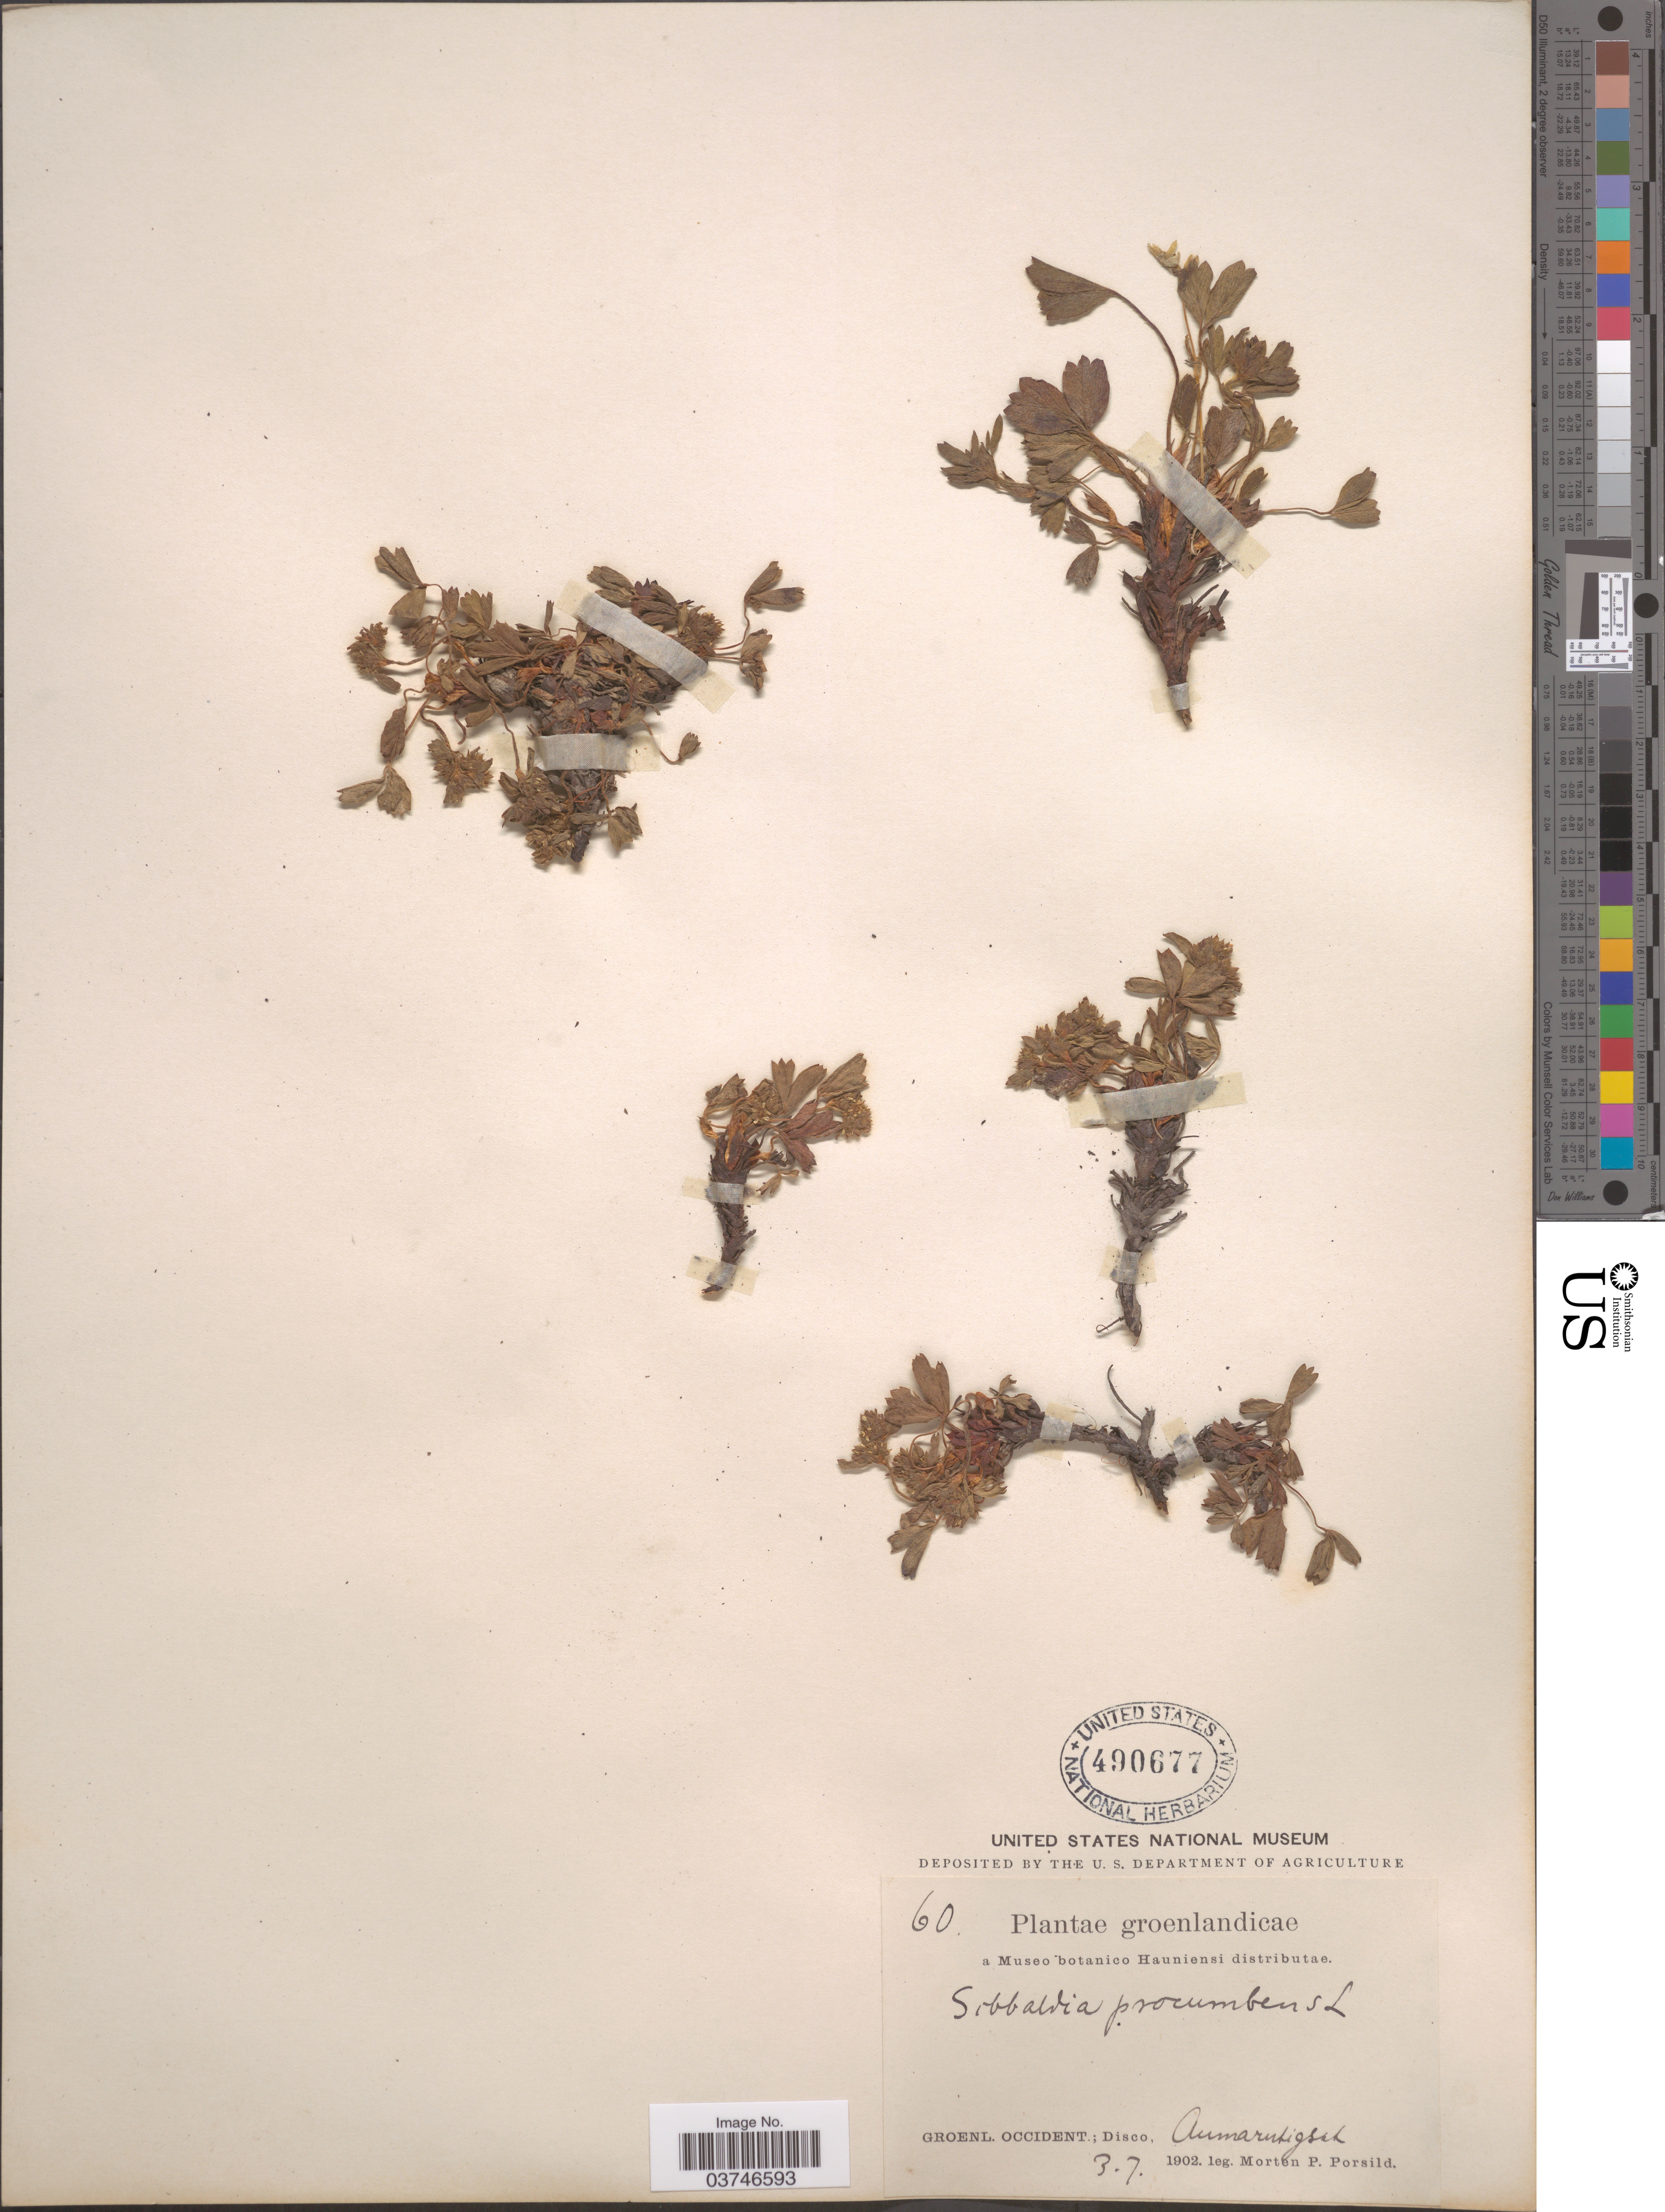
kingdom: Plantae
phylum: Tracheophyta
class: Magnoliopsida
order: Rosales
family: Rosaceae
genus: Sibbaldia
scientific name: Sibbaldia procumbens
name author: L.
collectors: M. P. Porsild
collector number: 60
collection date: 1902-07-03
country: Greenland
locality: Groenlandicae. Groenl. Occident,; Disco, Aumarutigsat.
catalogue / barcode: US 490677